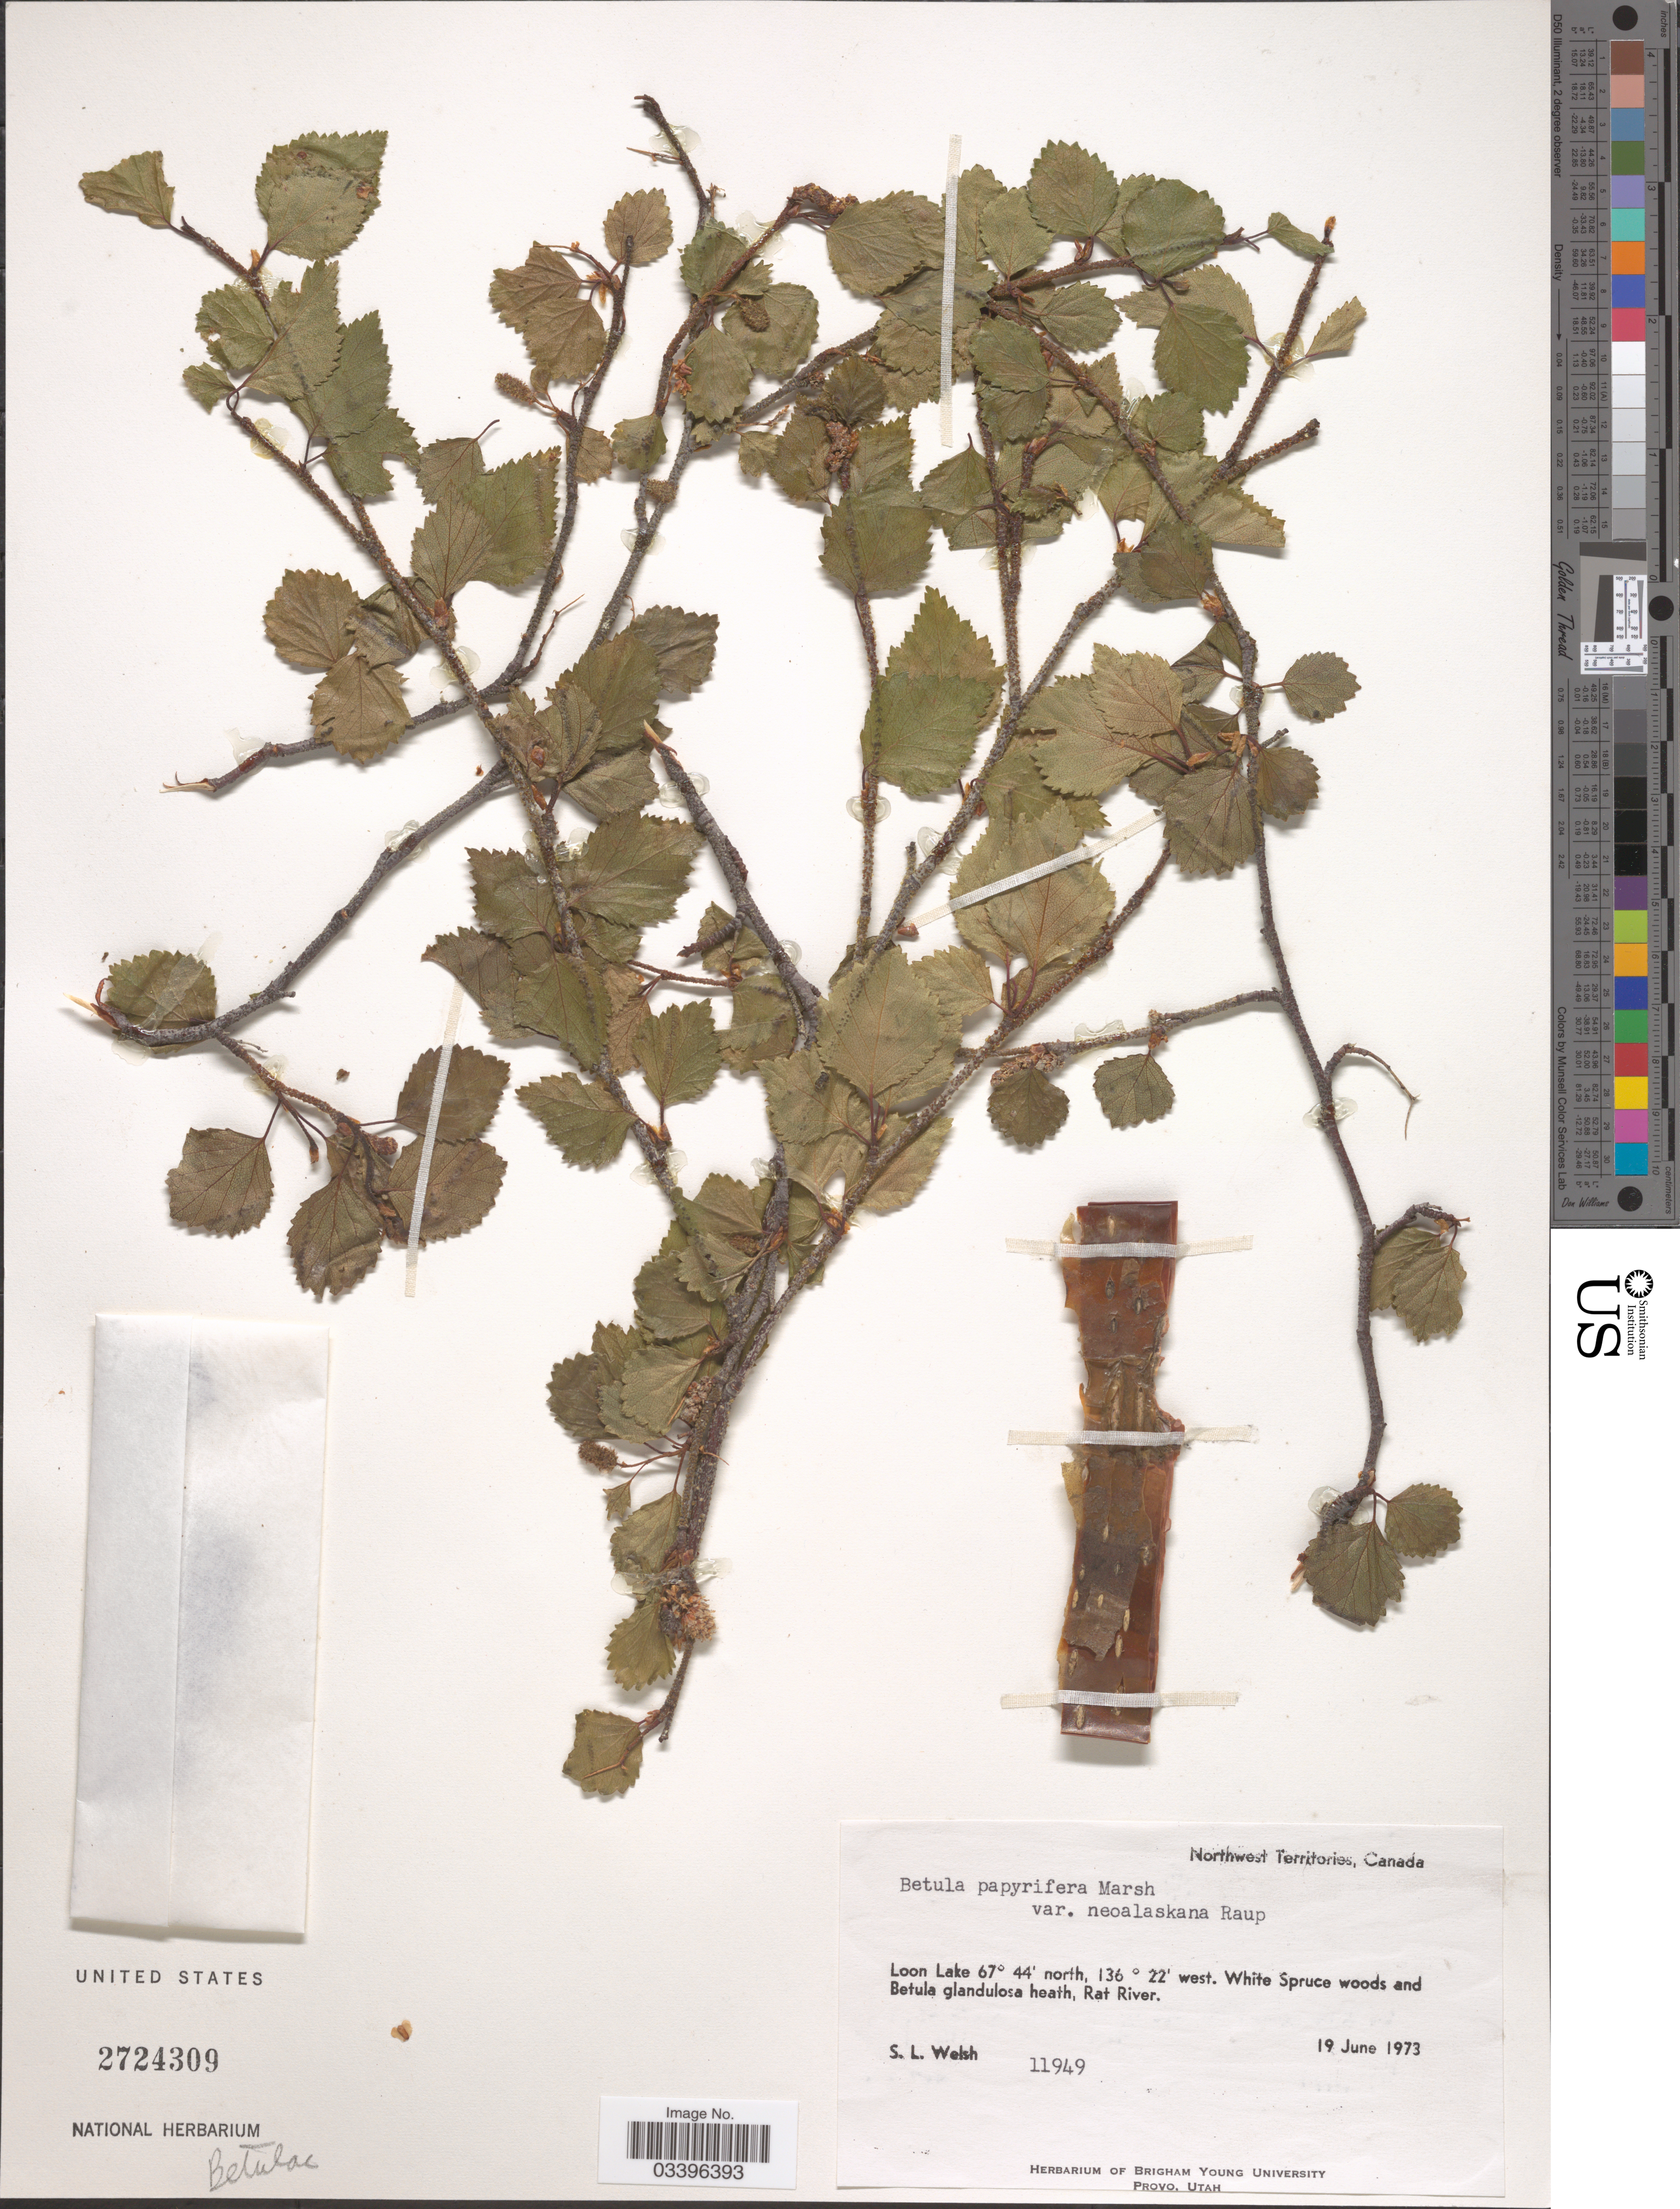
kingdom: Plantae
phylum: Tracheophyta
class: Magnoliopsida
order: Fagales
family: Betulaceae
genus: Betula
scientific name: Betula papyrifera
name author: Marshall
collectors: S. Welsh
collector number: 11949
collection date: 1973-06-19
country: Canada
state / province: Northwest Territories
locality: Loon Lake. Rat River.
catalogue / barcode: US 2724309